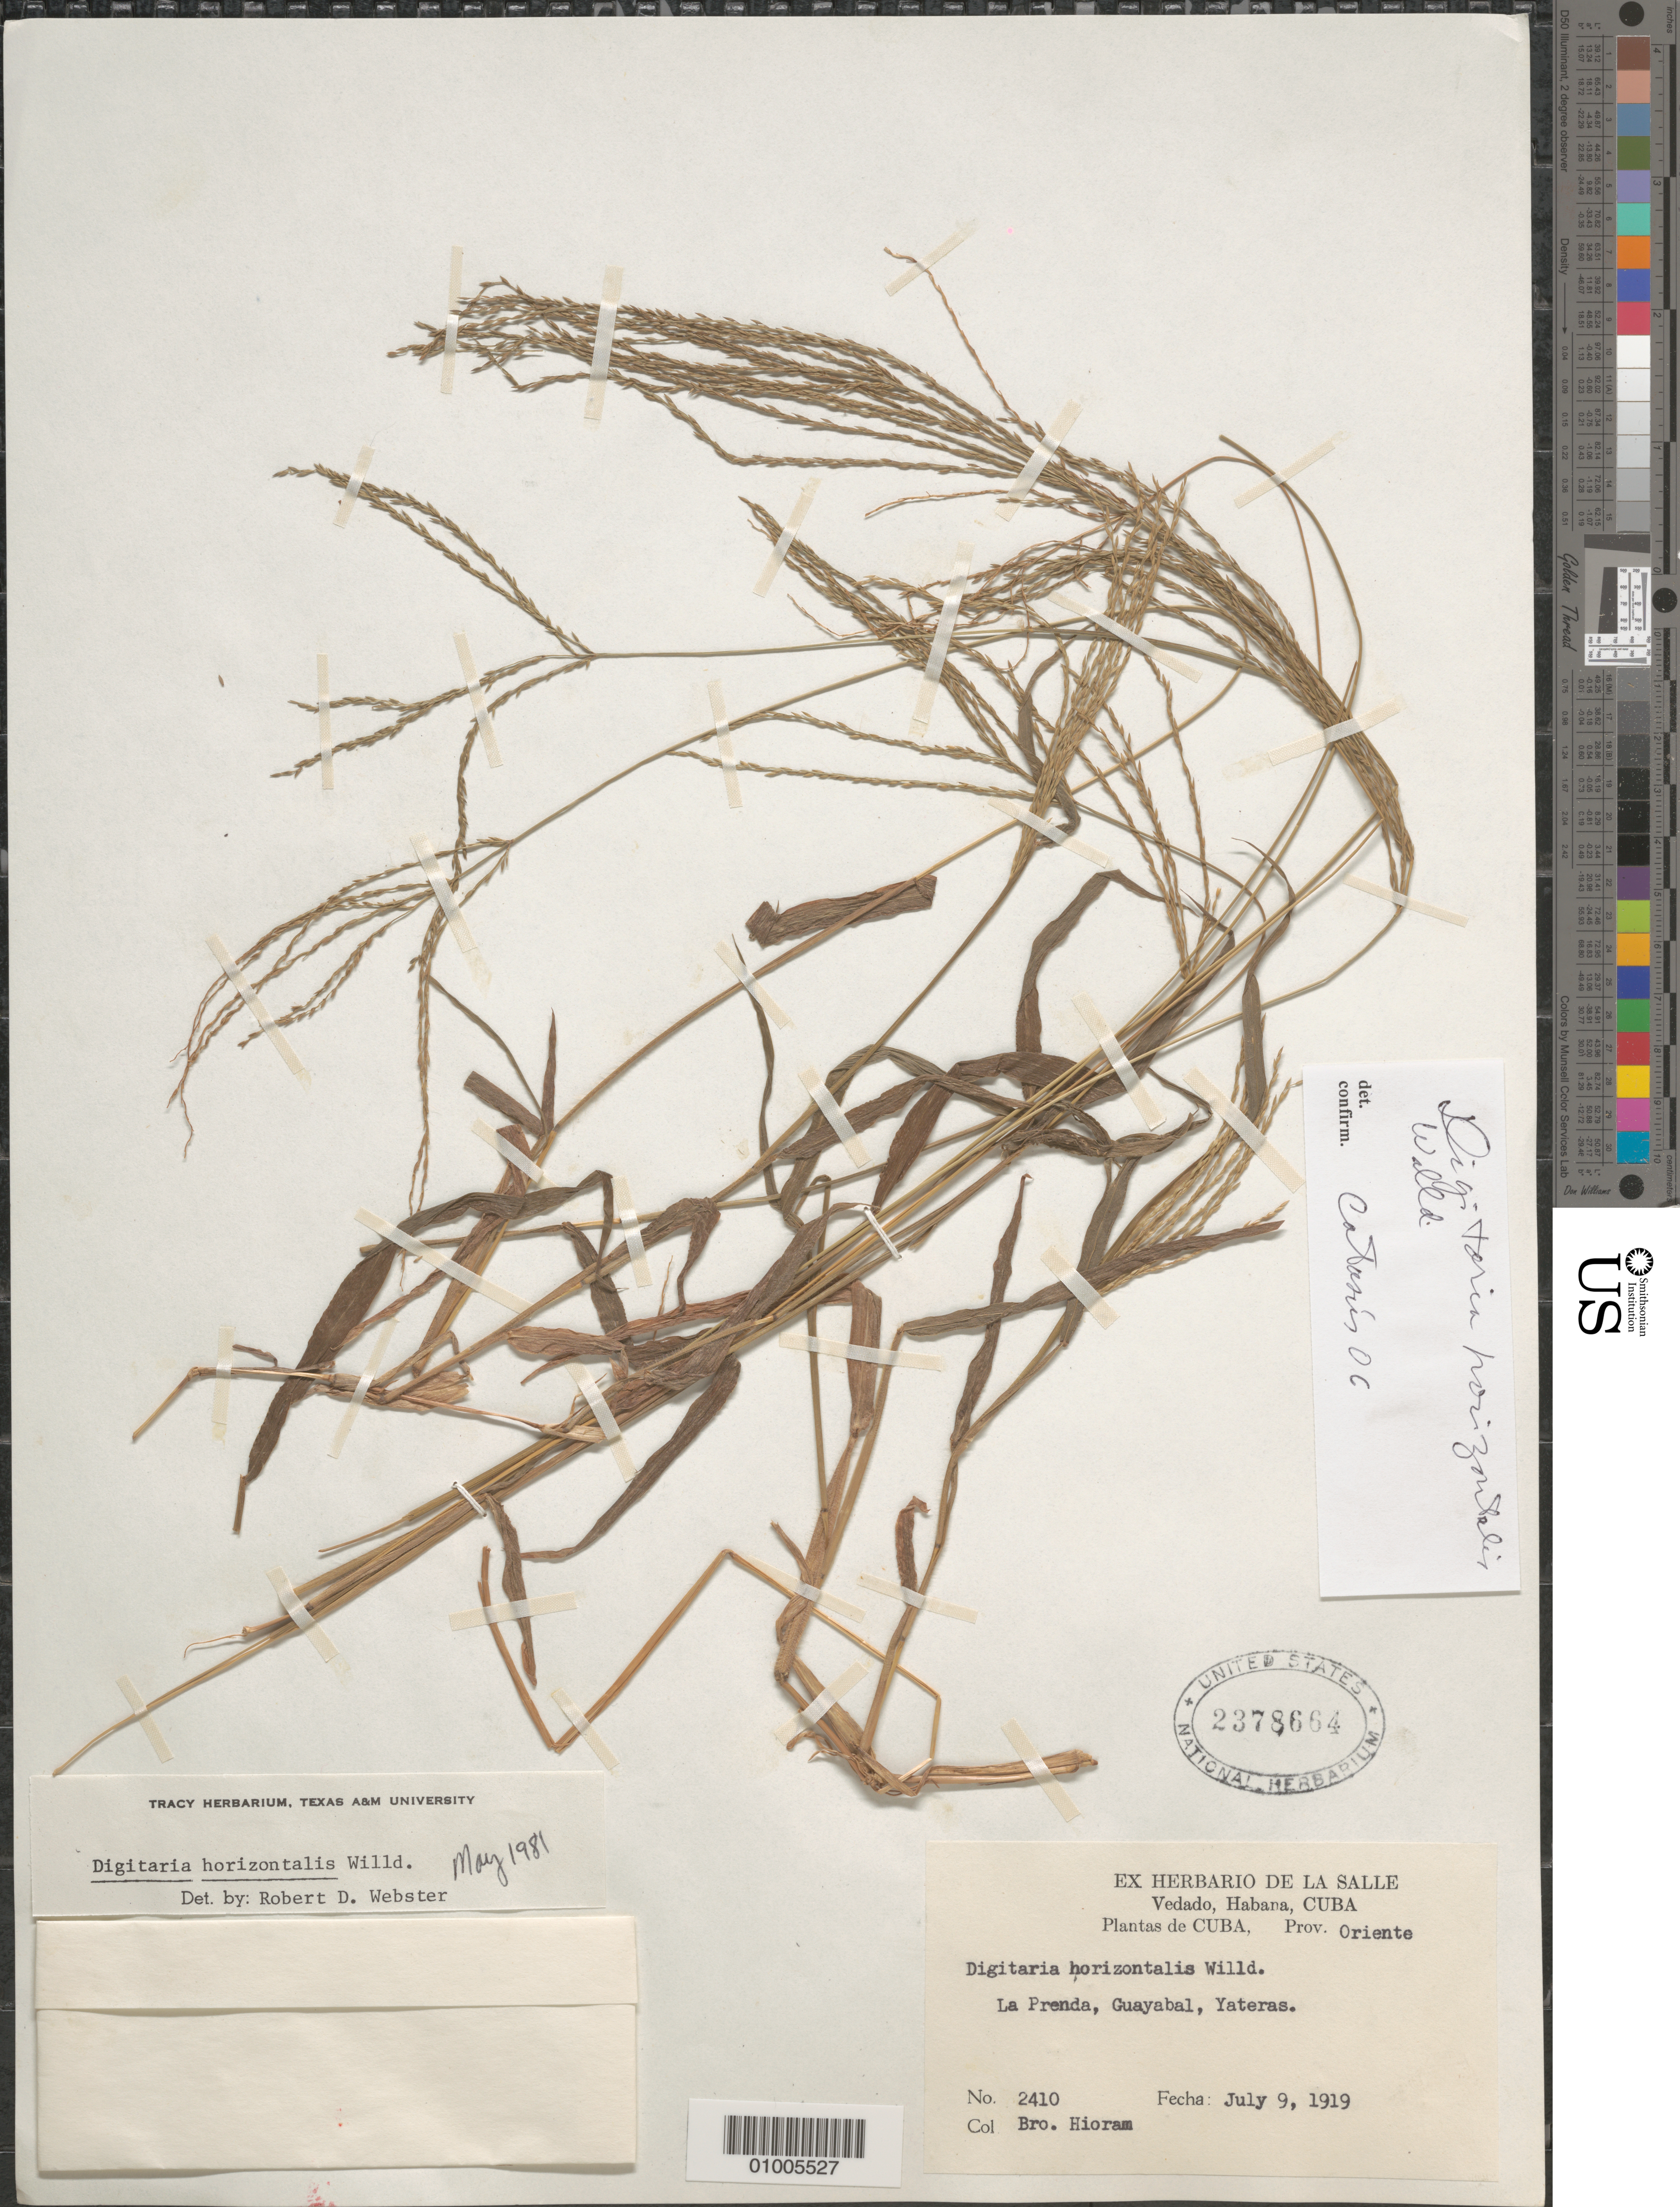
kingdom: Plantae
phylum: Tracheophyta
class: Liliopsida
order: Poales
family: Poaceae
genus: Digitaria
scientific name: Digitaria horizontalis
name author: Willd.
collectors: Bro. Hioram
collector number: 2410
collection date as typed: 09 Jul 1919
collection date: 1919-07-09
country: Cuba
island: Cuba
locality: La Prenda, Guayabal, Yateras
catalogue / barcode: US 2378664